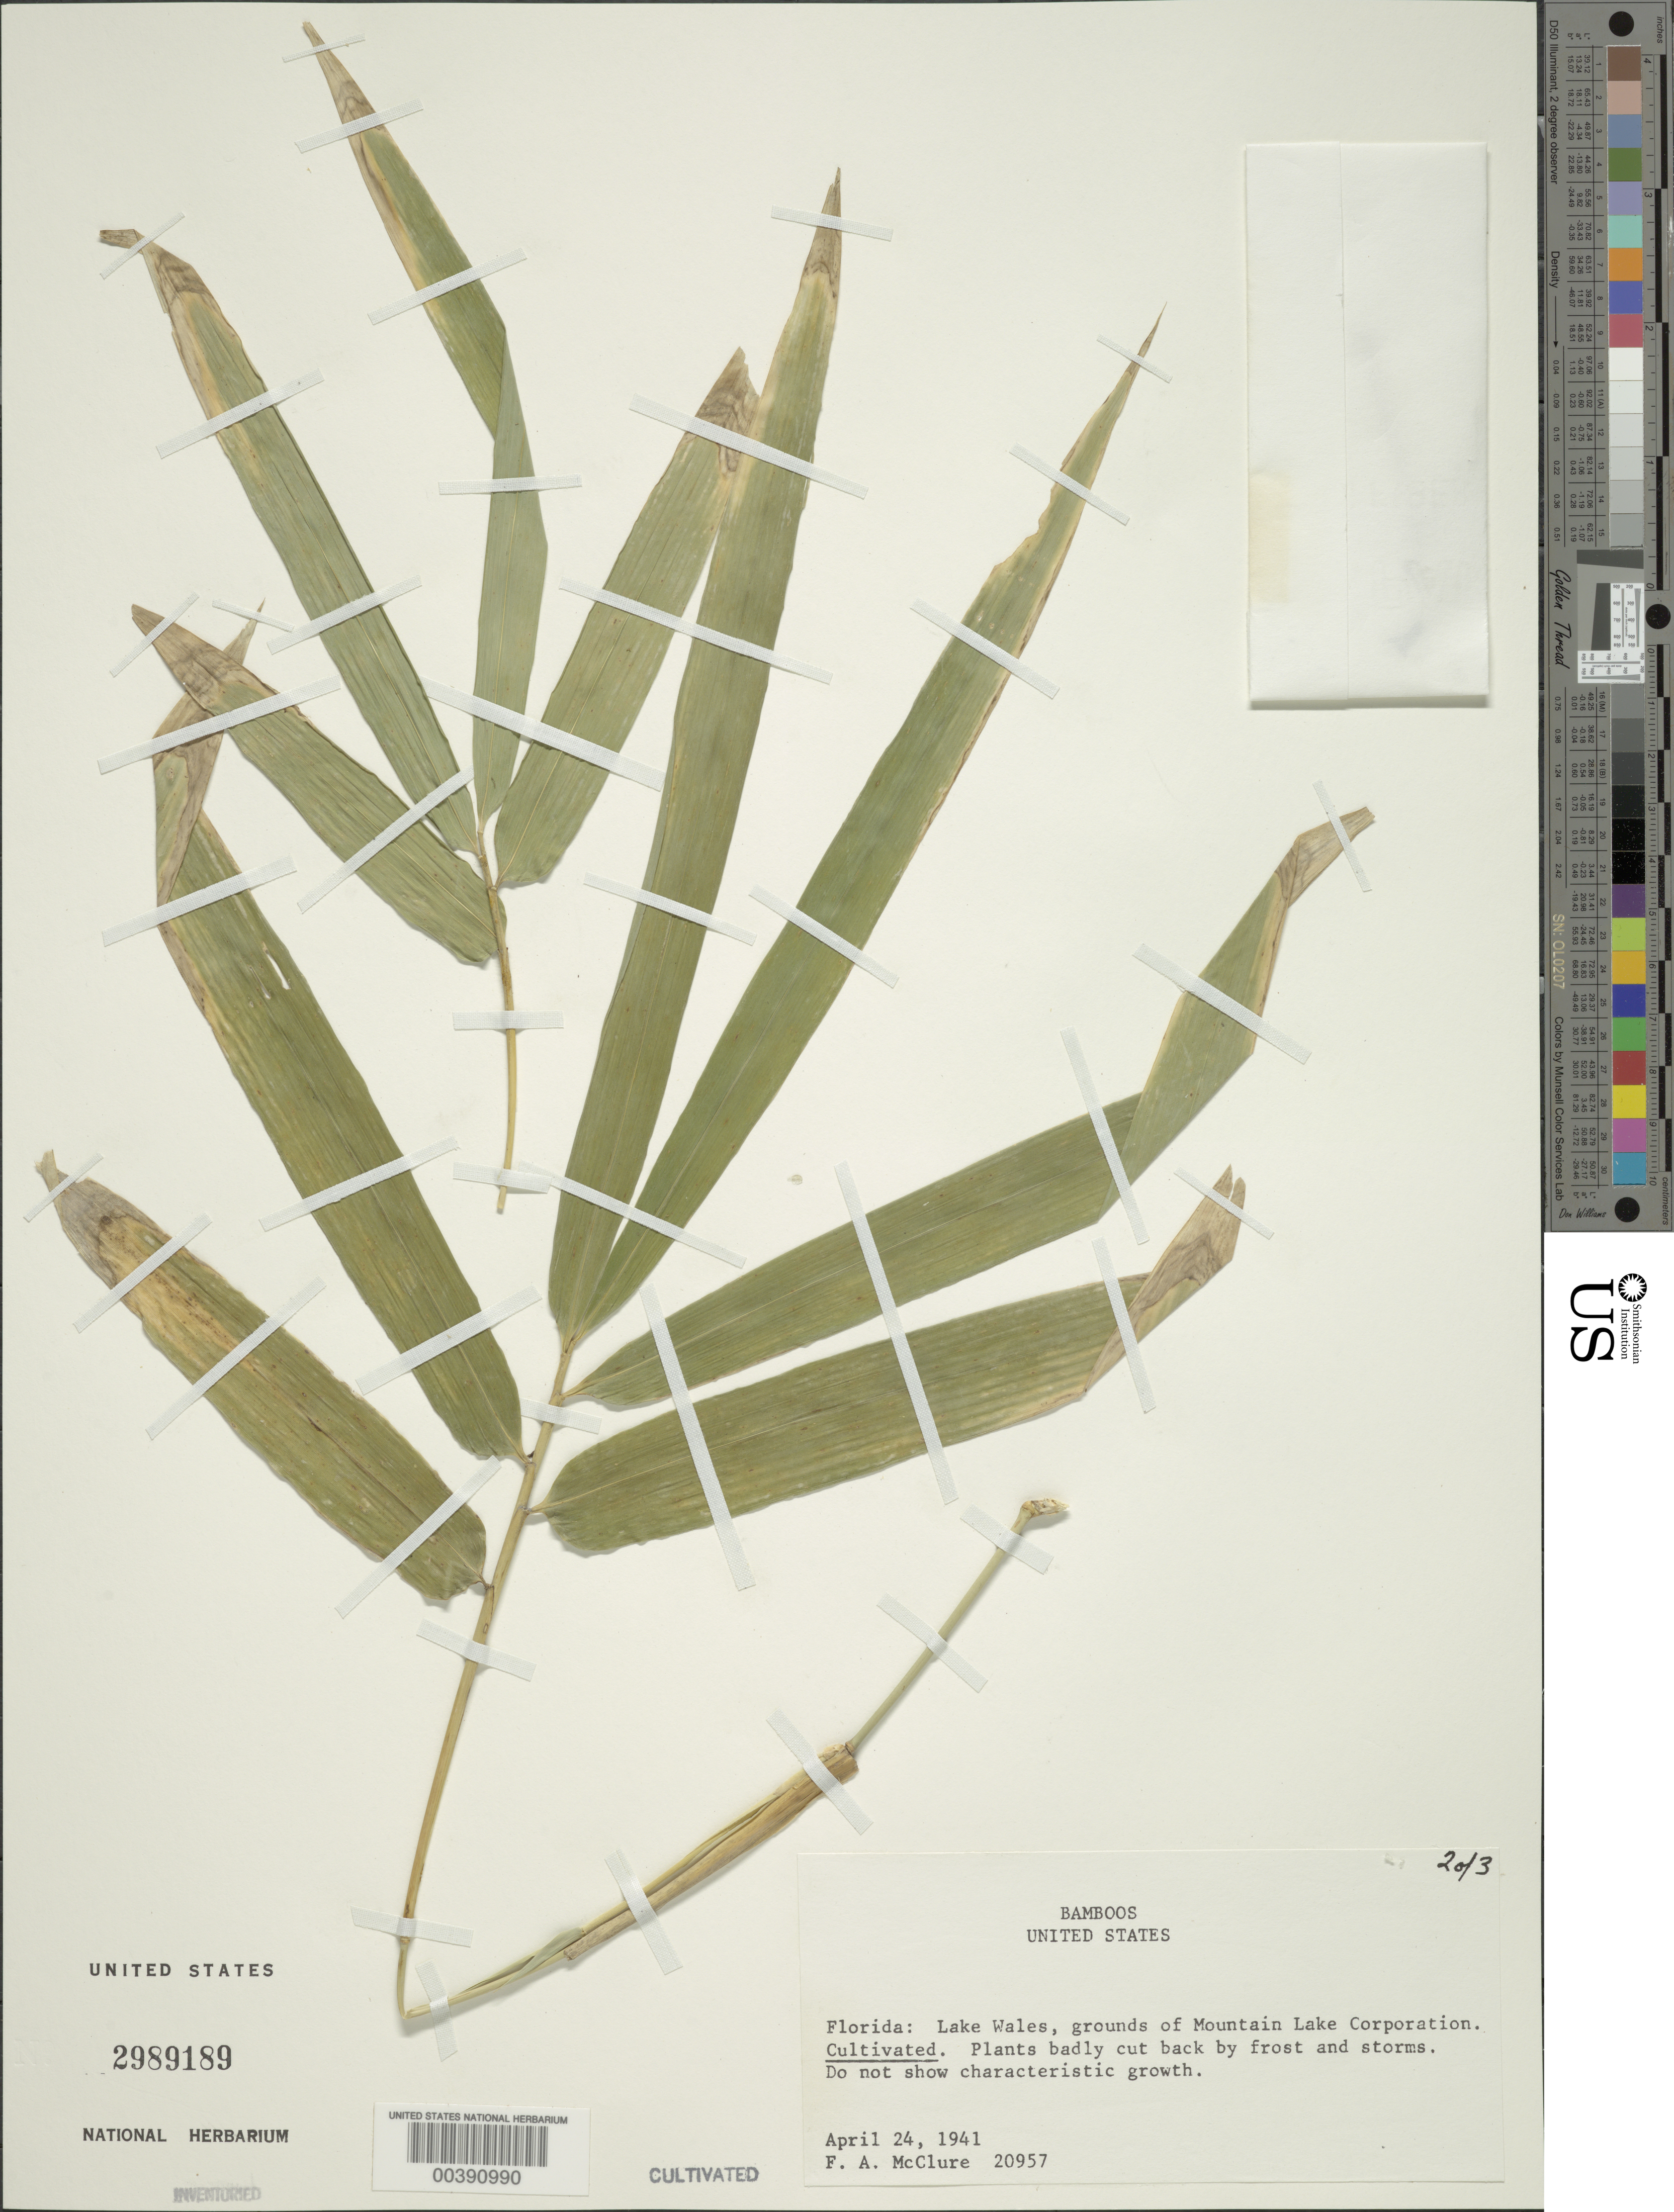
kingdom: Plantae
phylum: Tracheophyta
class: Liliopsida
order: Poales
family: Poaceae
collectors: F. A. McClure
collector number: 20957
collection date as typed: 24 Apr 1941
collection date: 1941-04-24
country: United States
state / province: Florida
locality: Lake Wales, grounds of Mountain Lake Corporation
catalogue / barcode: US 2989189